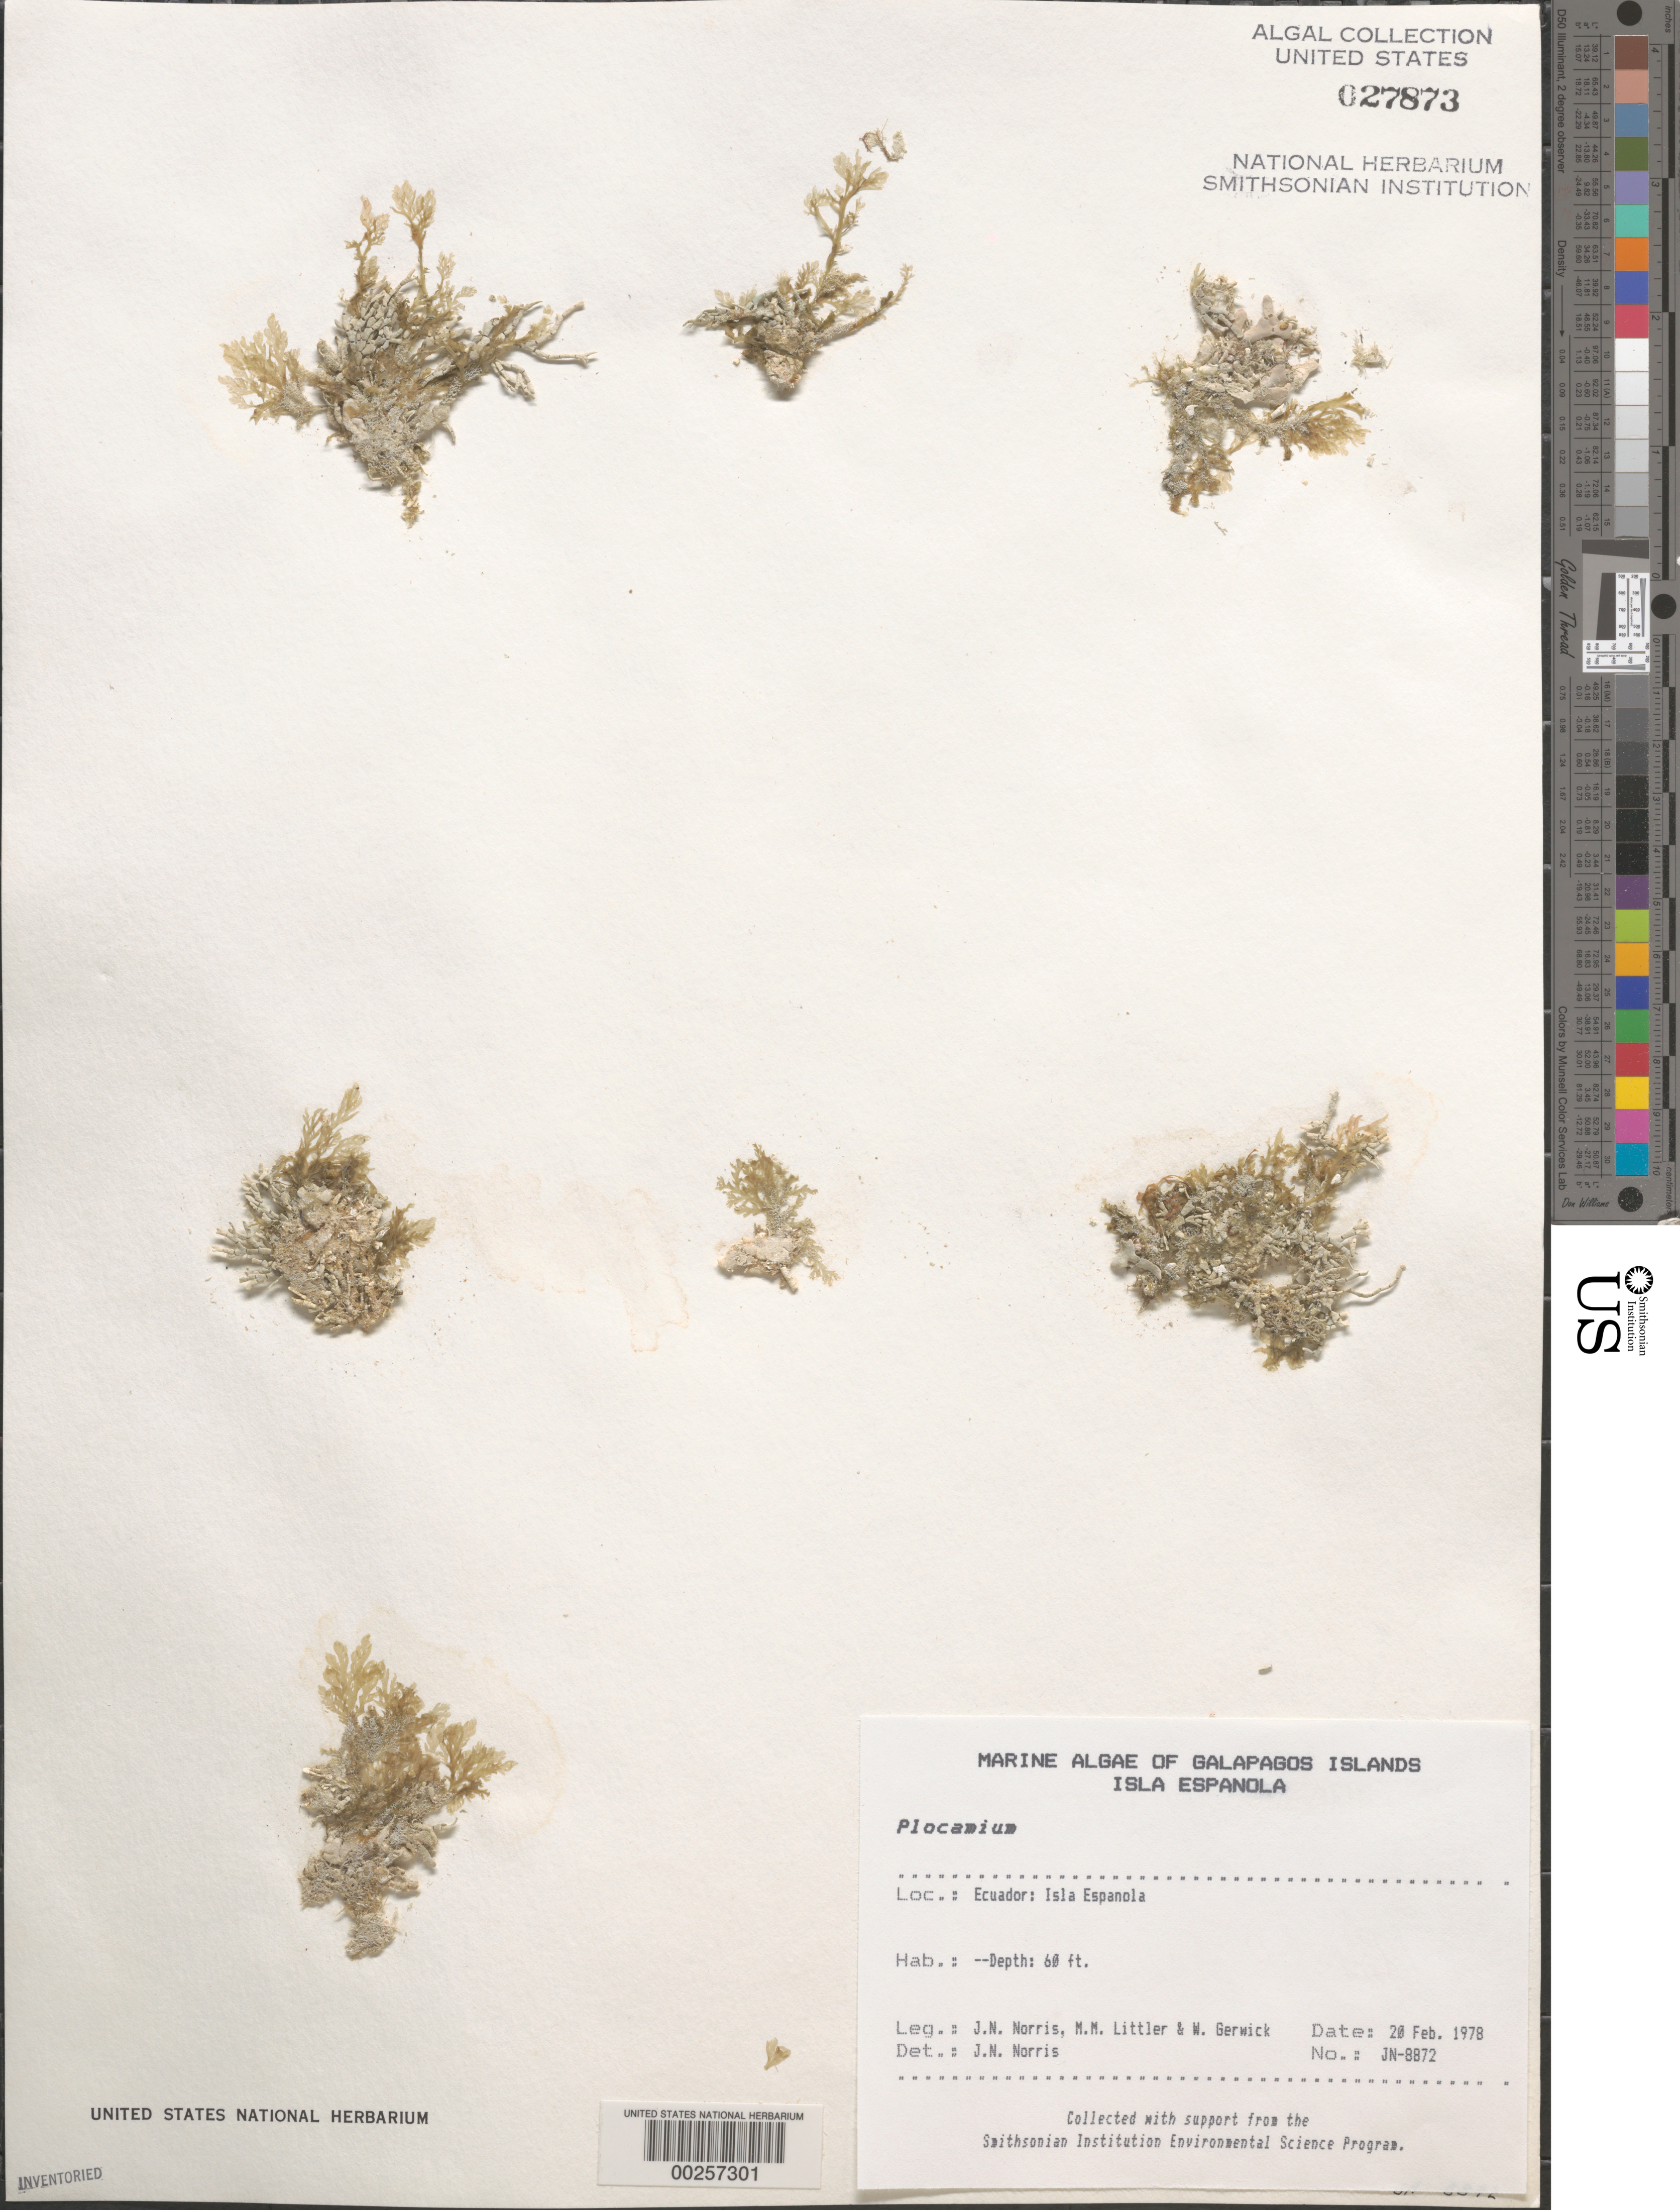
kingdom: Plantae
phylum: Rhodophyta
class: Florideophyceae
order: Plocamiales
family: Plocamiaceae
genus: Plocamium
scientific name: Plocamium sp.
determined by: Norris, James N.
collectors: J. N. Norris, M. M. Littler & W. Gerwick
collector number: JN-8872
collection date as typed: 20 Feb 1978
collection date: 1978-02-20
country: Ecuador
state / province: Colón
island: Española [Hood]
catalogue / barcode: US 27873